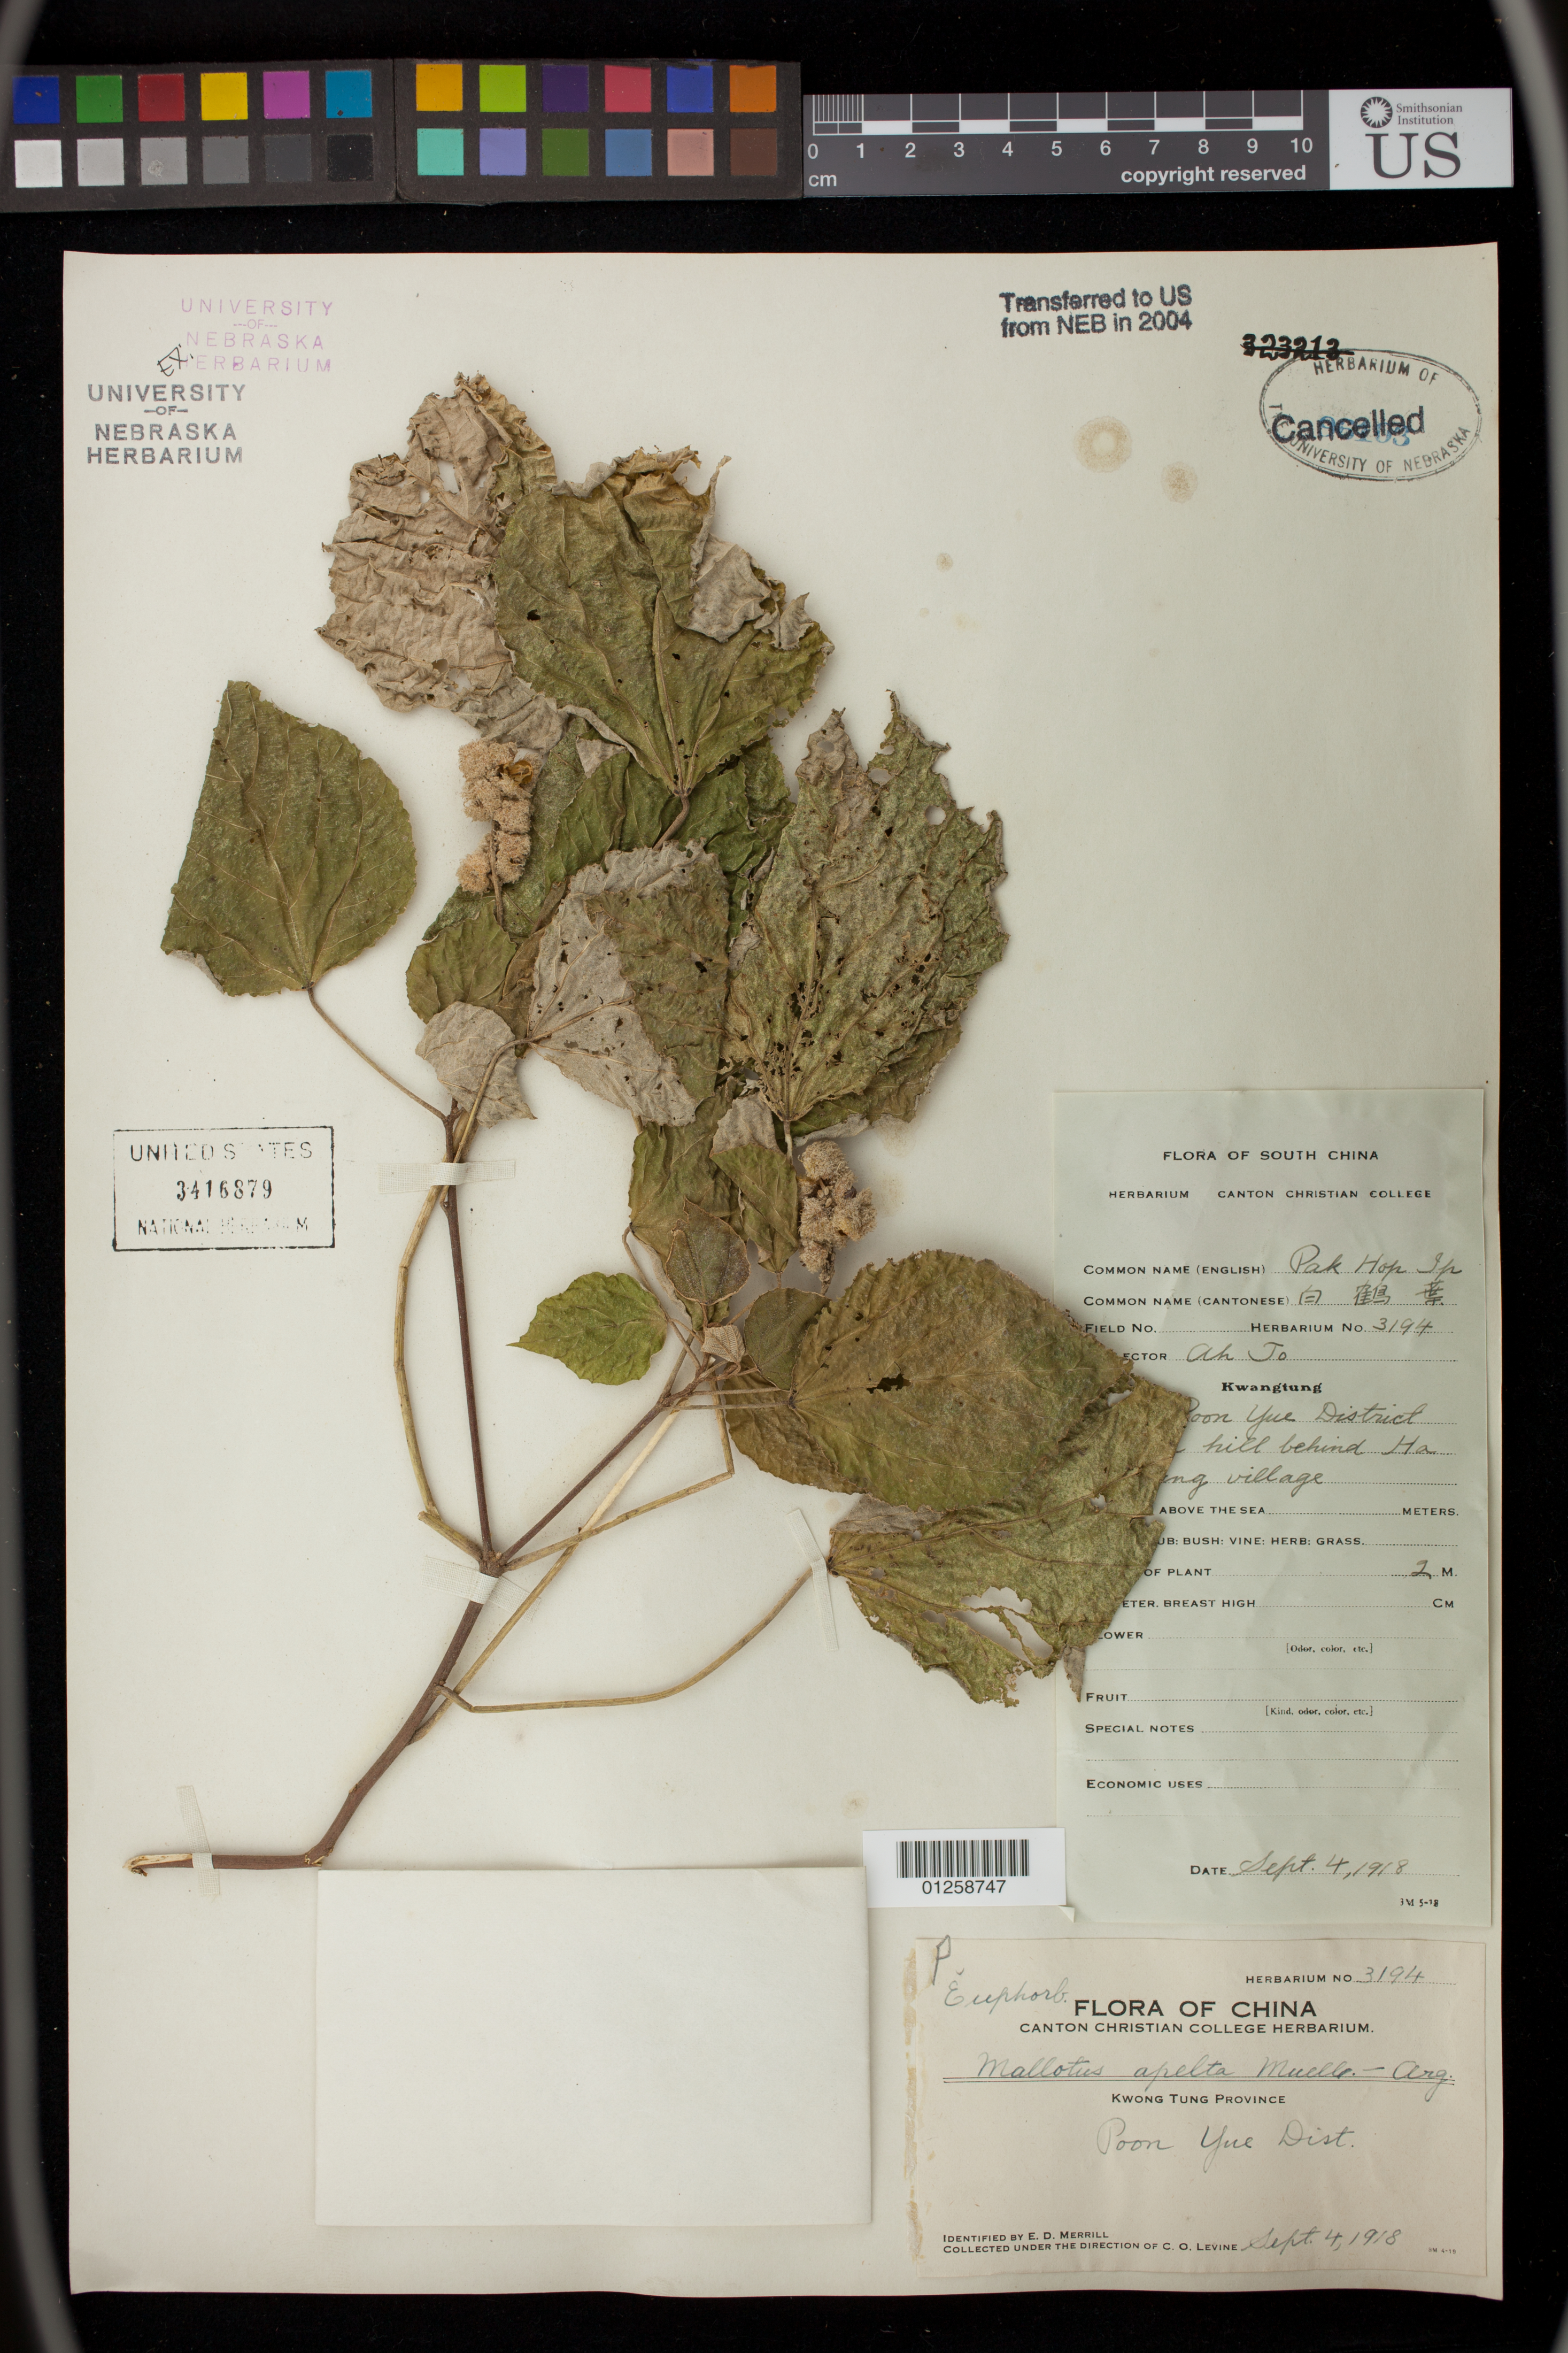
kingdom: Plantae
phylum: Tracheophyta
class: Magnoliopsida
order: Malpighiales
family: Euphorbiaceae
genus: Mallotus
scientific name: Mallotus apelta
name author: (Lour.) Müll. Arg.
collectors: A. To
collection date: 1918-09-04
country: China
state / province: Guangdong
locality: Poon Yue District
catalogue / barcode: US 3416879